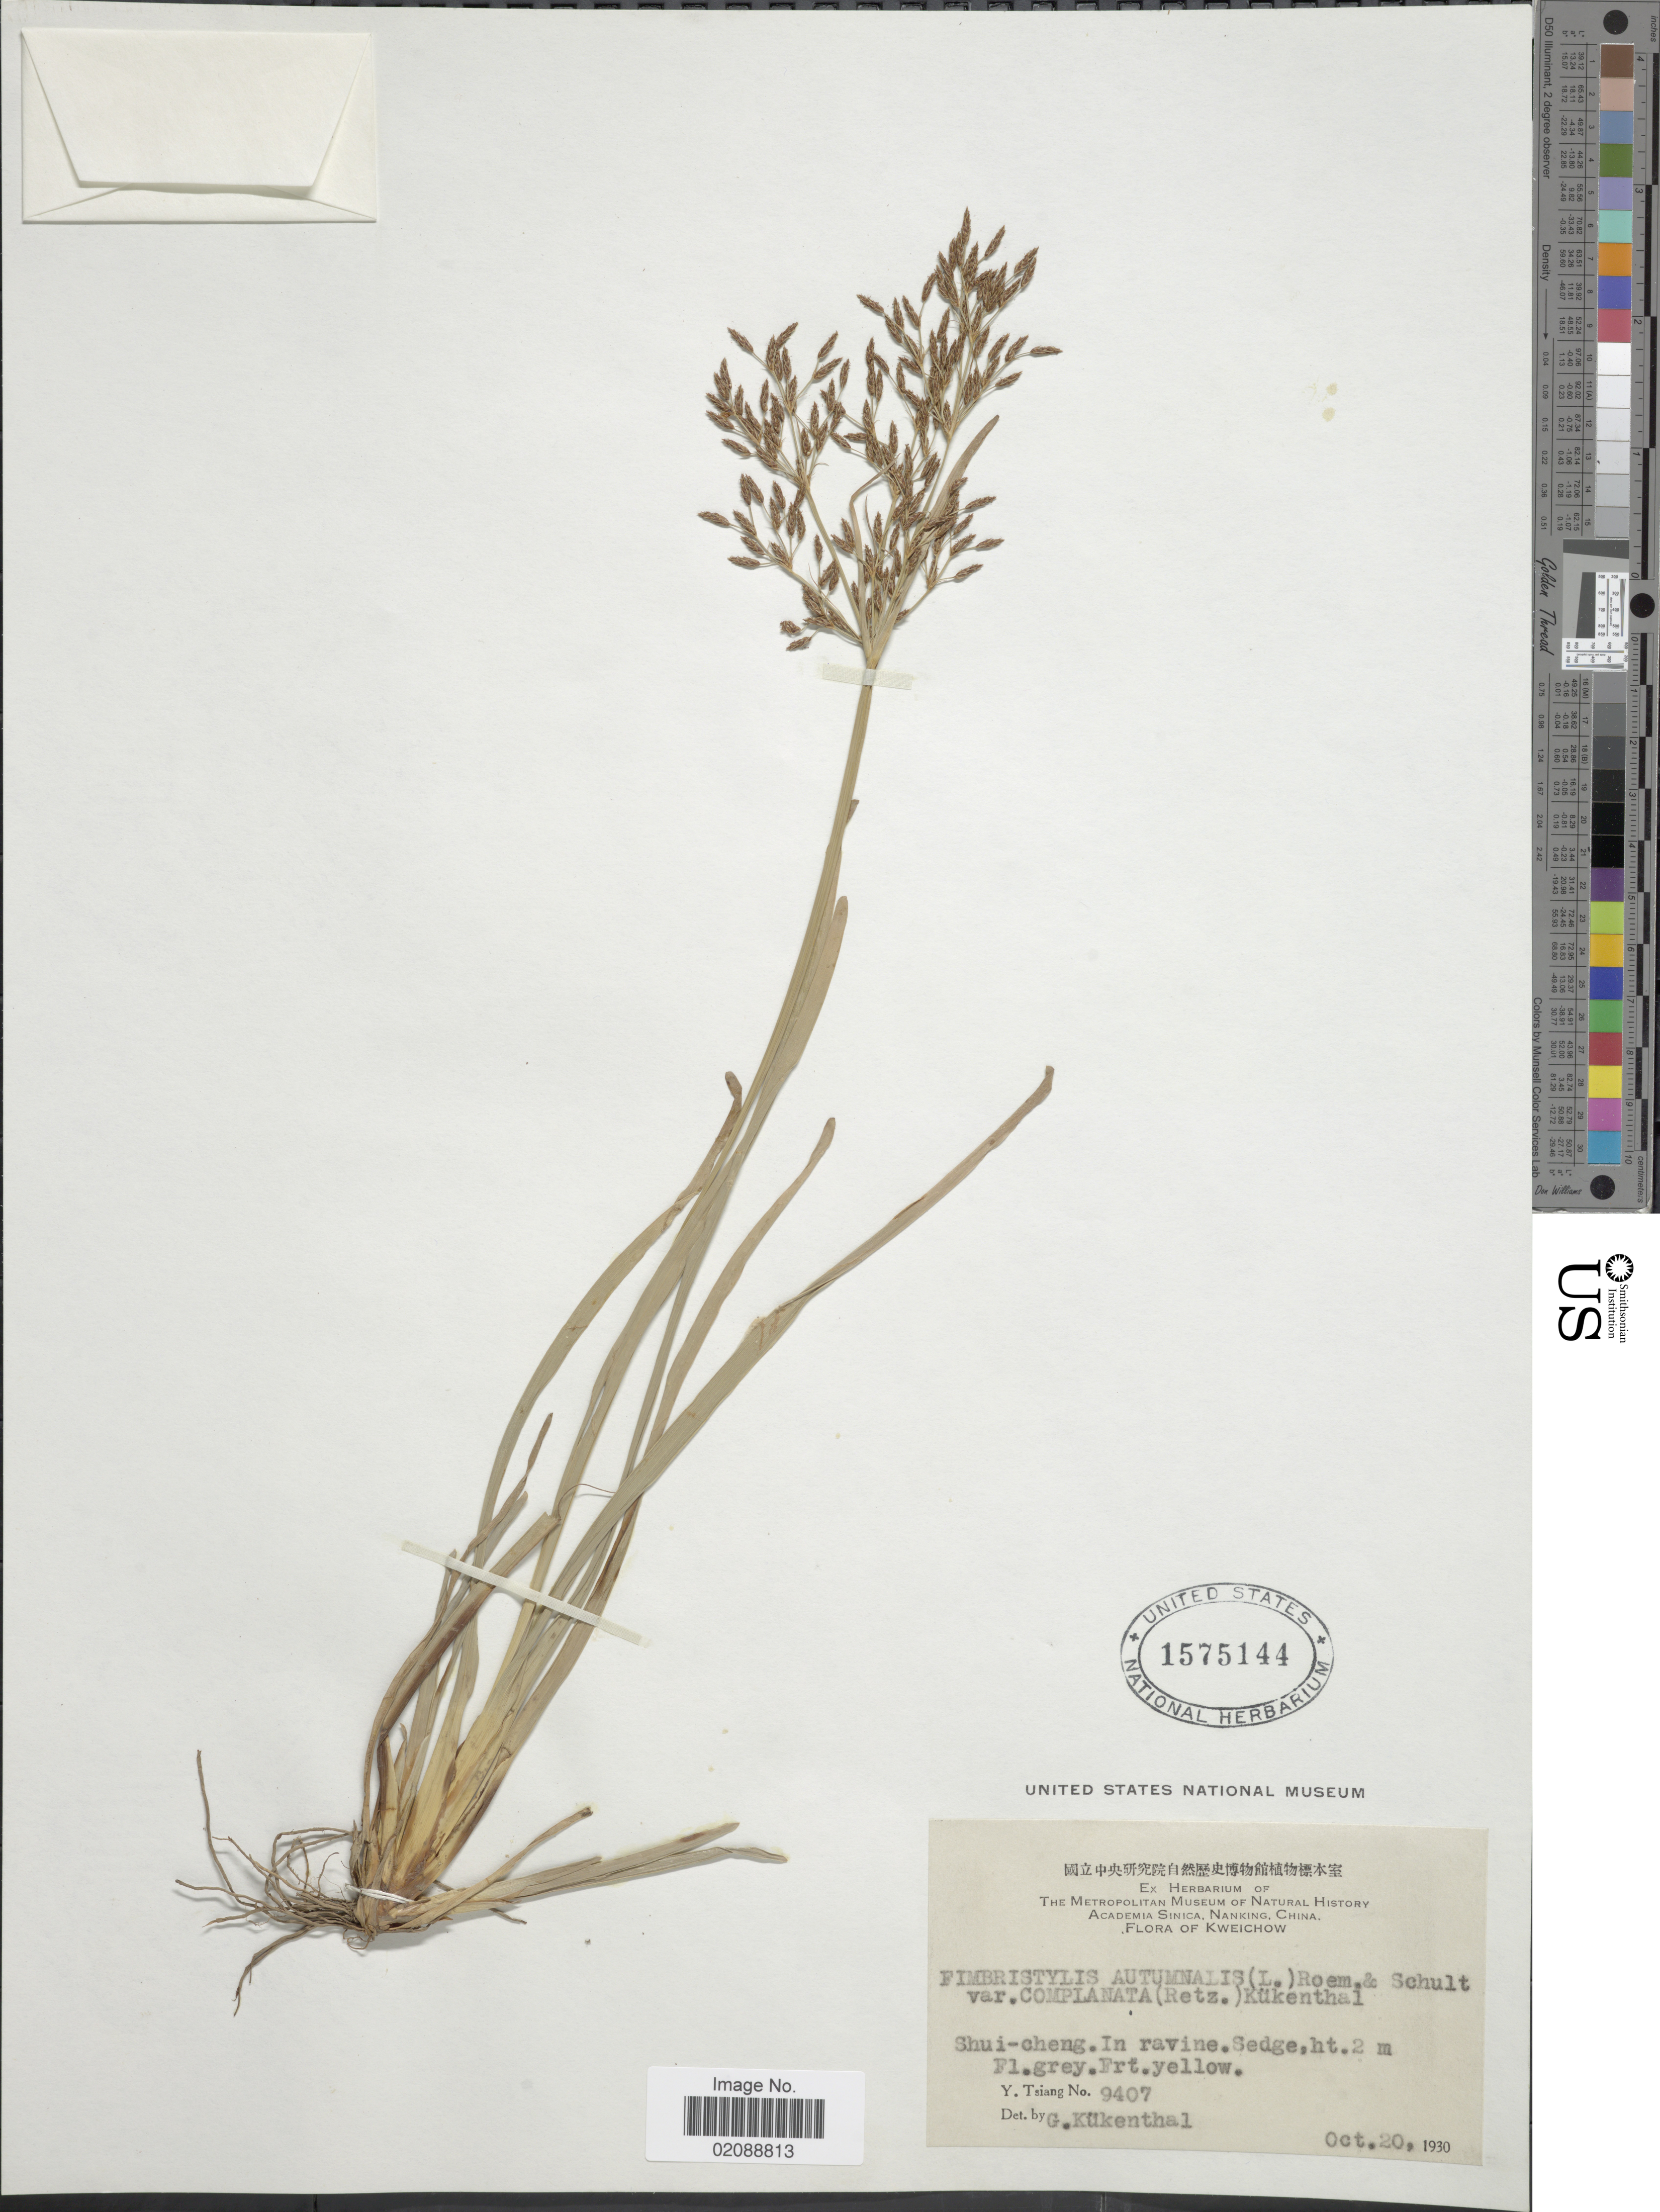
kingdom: Plantae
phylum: Tracheophyta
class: Liliopsida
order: Poales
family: Cyperaceae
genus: Fimbristylis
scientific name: Fimbristylis complanata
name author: (Retz.) Link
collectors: Y. Tsiang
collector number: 9407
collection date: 1930-10-20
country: China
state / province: Guizhou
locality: Kweichow, Shui-cheng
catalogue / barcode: US 1575144